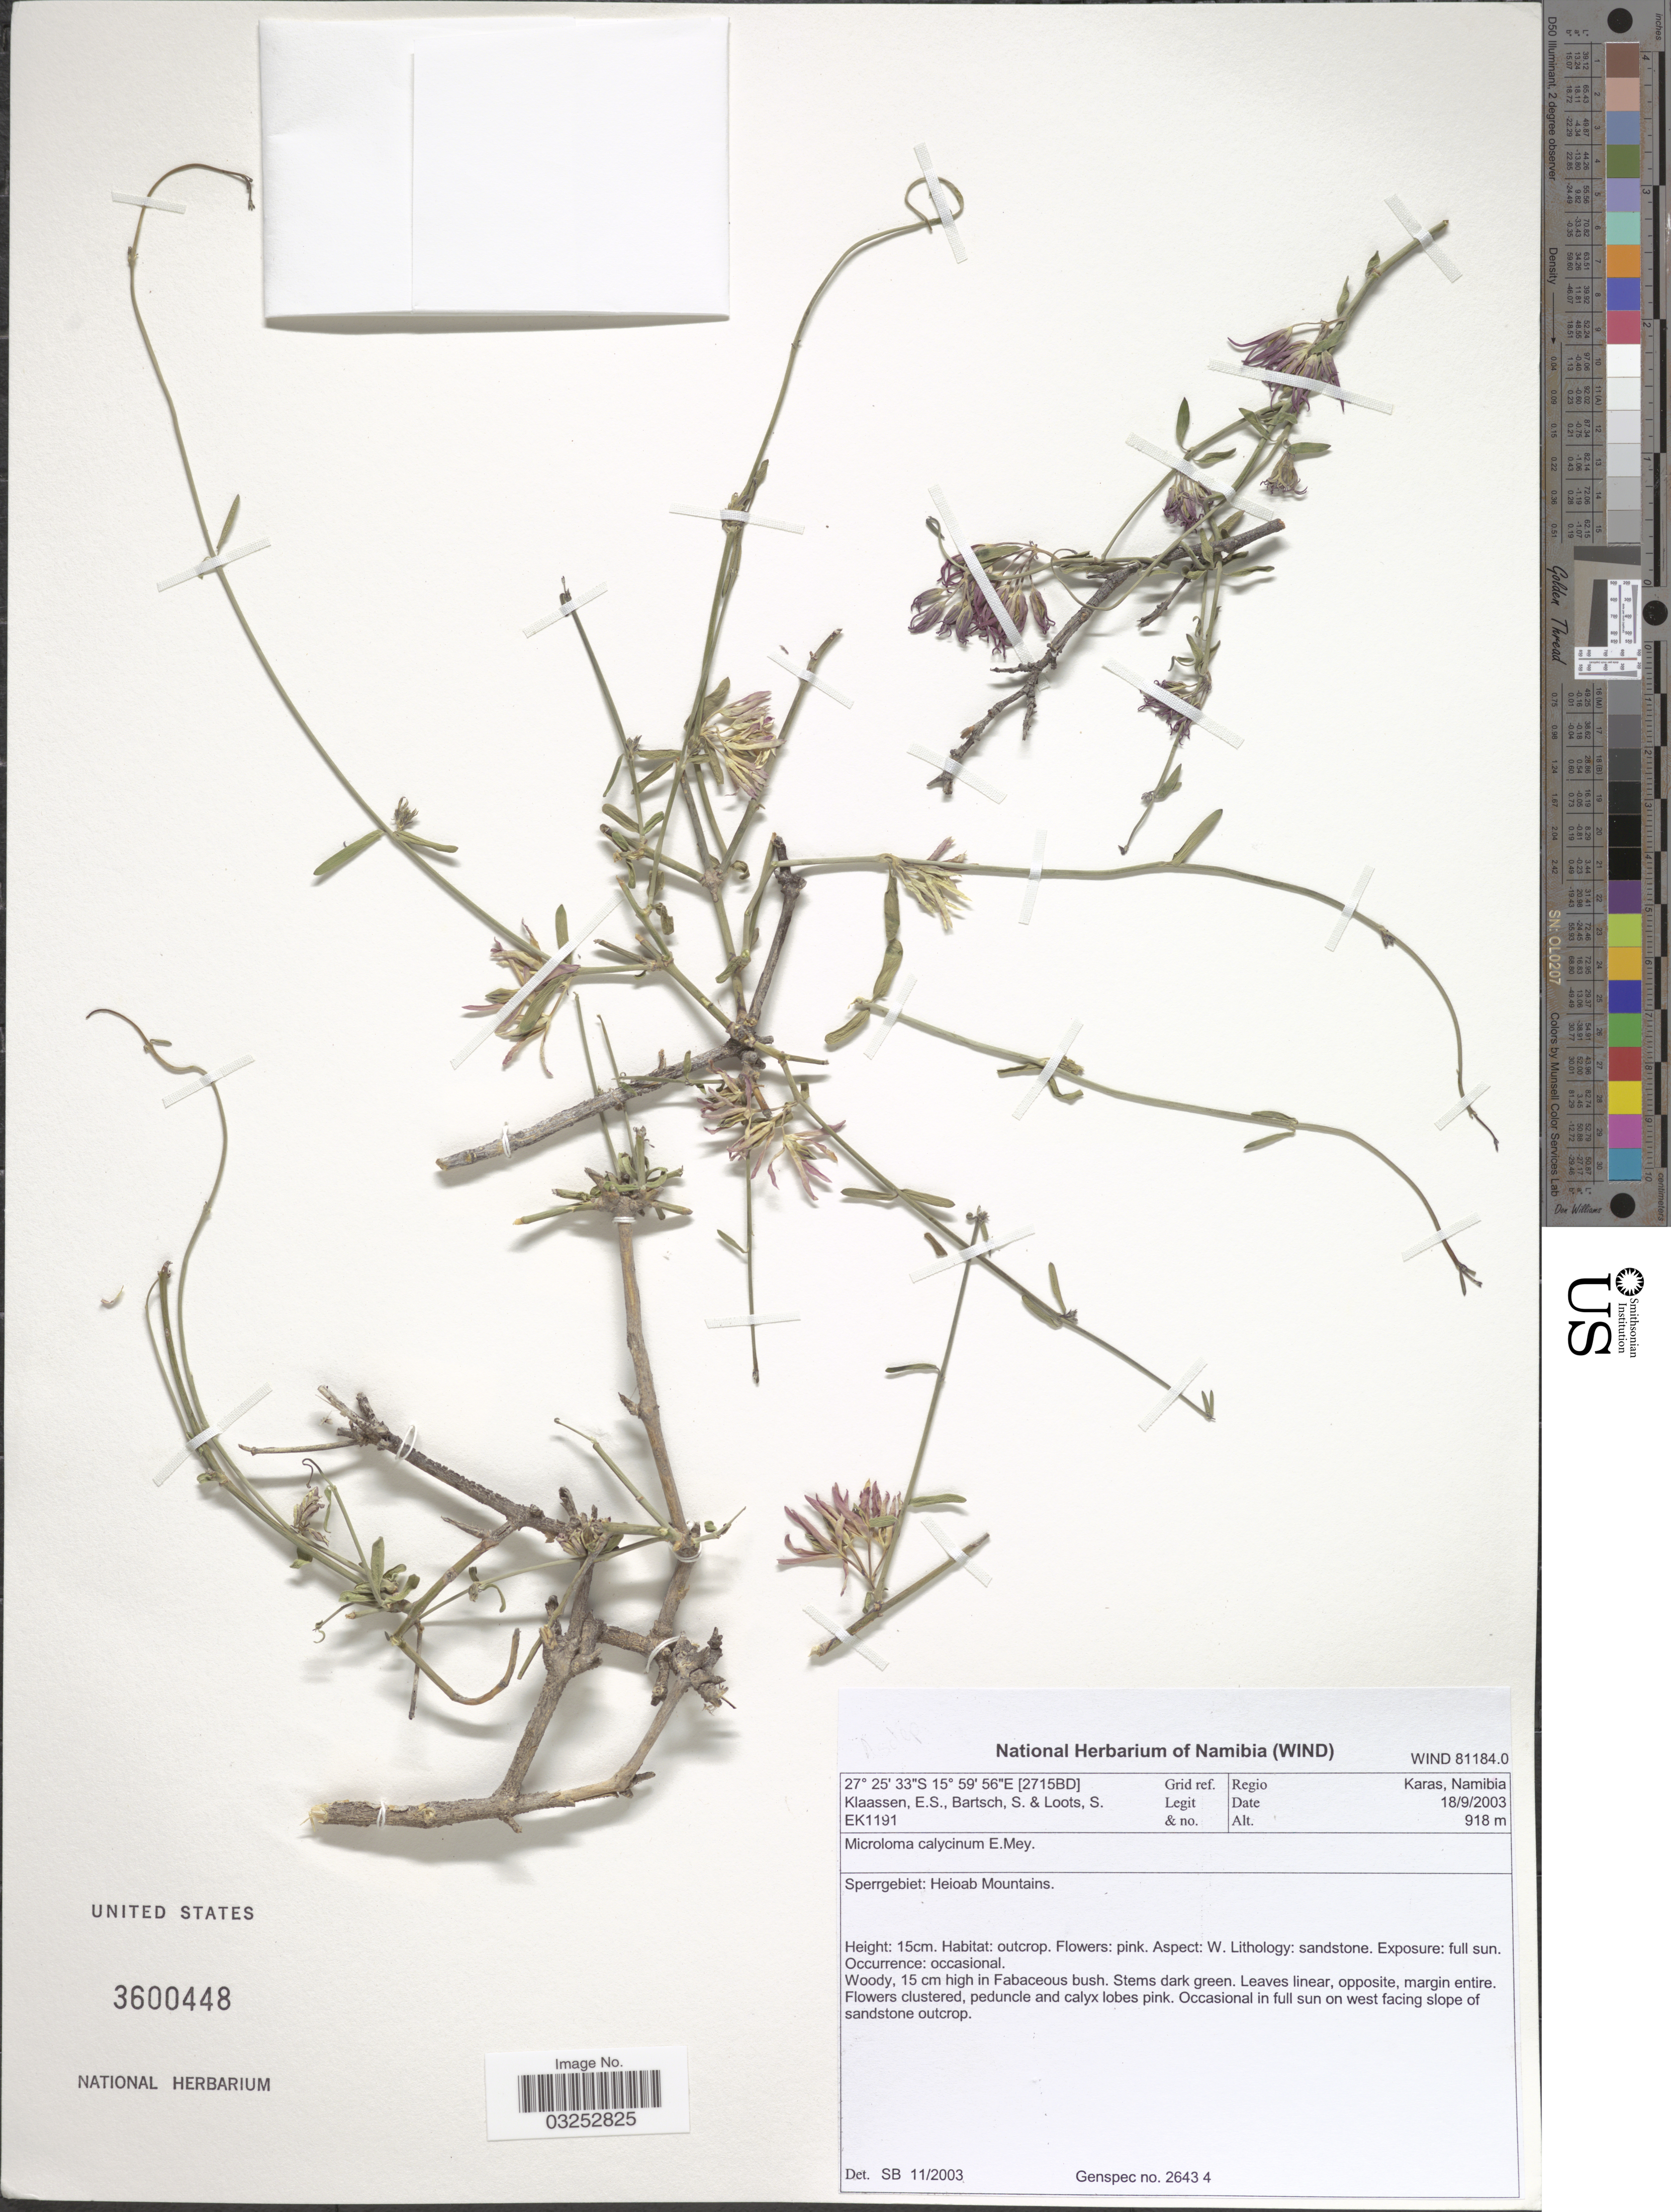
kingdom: Plantae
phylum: Tracheophyta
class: Magnoliopsida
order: Gentianales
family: Apocynaceae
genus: Microloma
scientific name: Microloma calycinum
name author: E. Mey.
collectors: E. S. Klaassen, S. Bartsch & S. Loots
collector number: EK1191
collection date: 2003-09-18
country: Namibia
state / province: Karas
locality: Regio Karas, Namibia, Grid ref. [2715BD], Sperrgebiet: Heioab Mountains.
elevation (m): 918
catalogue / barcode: US 3600448